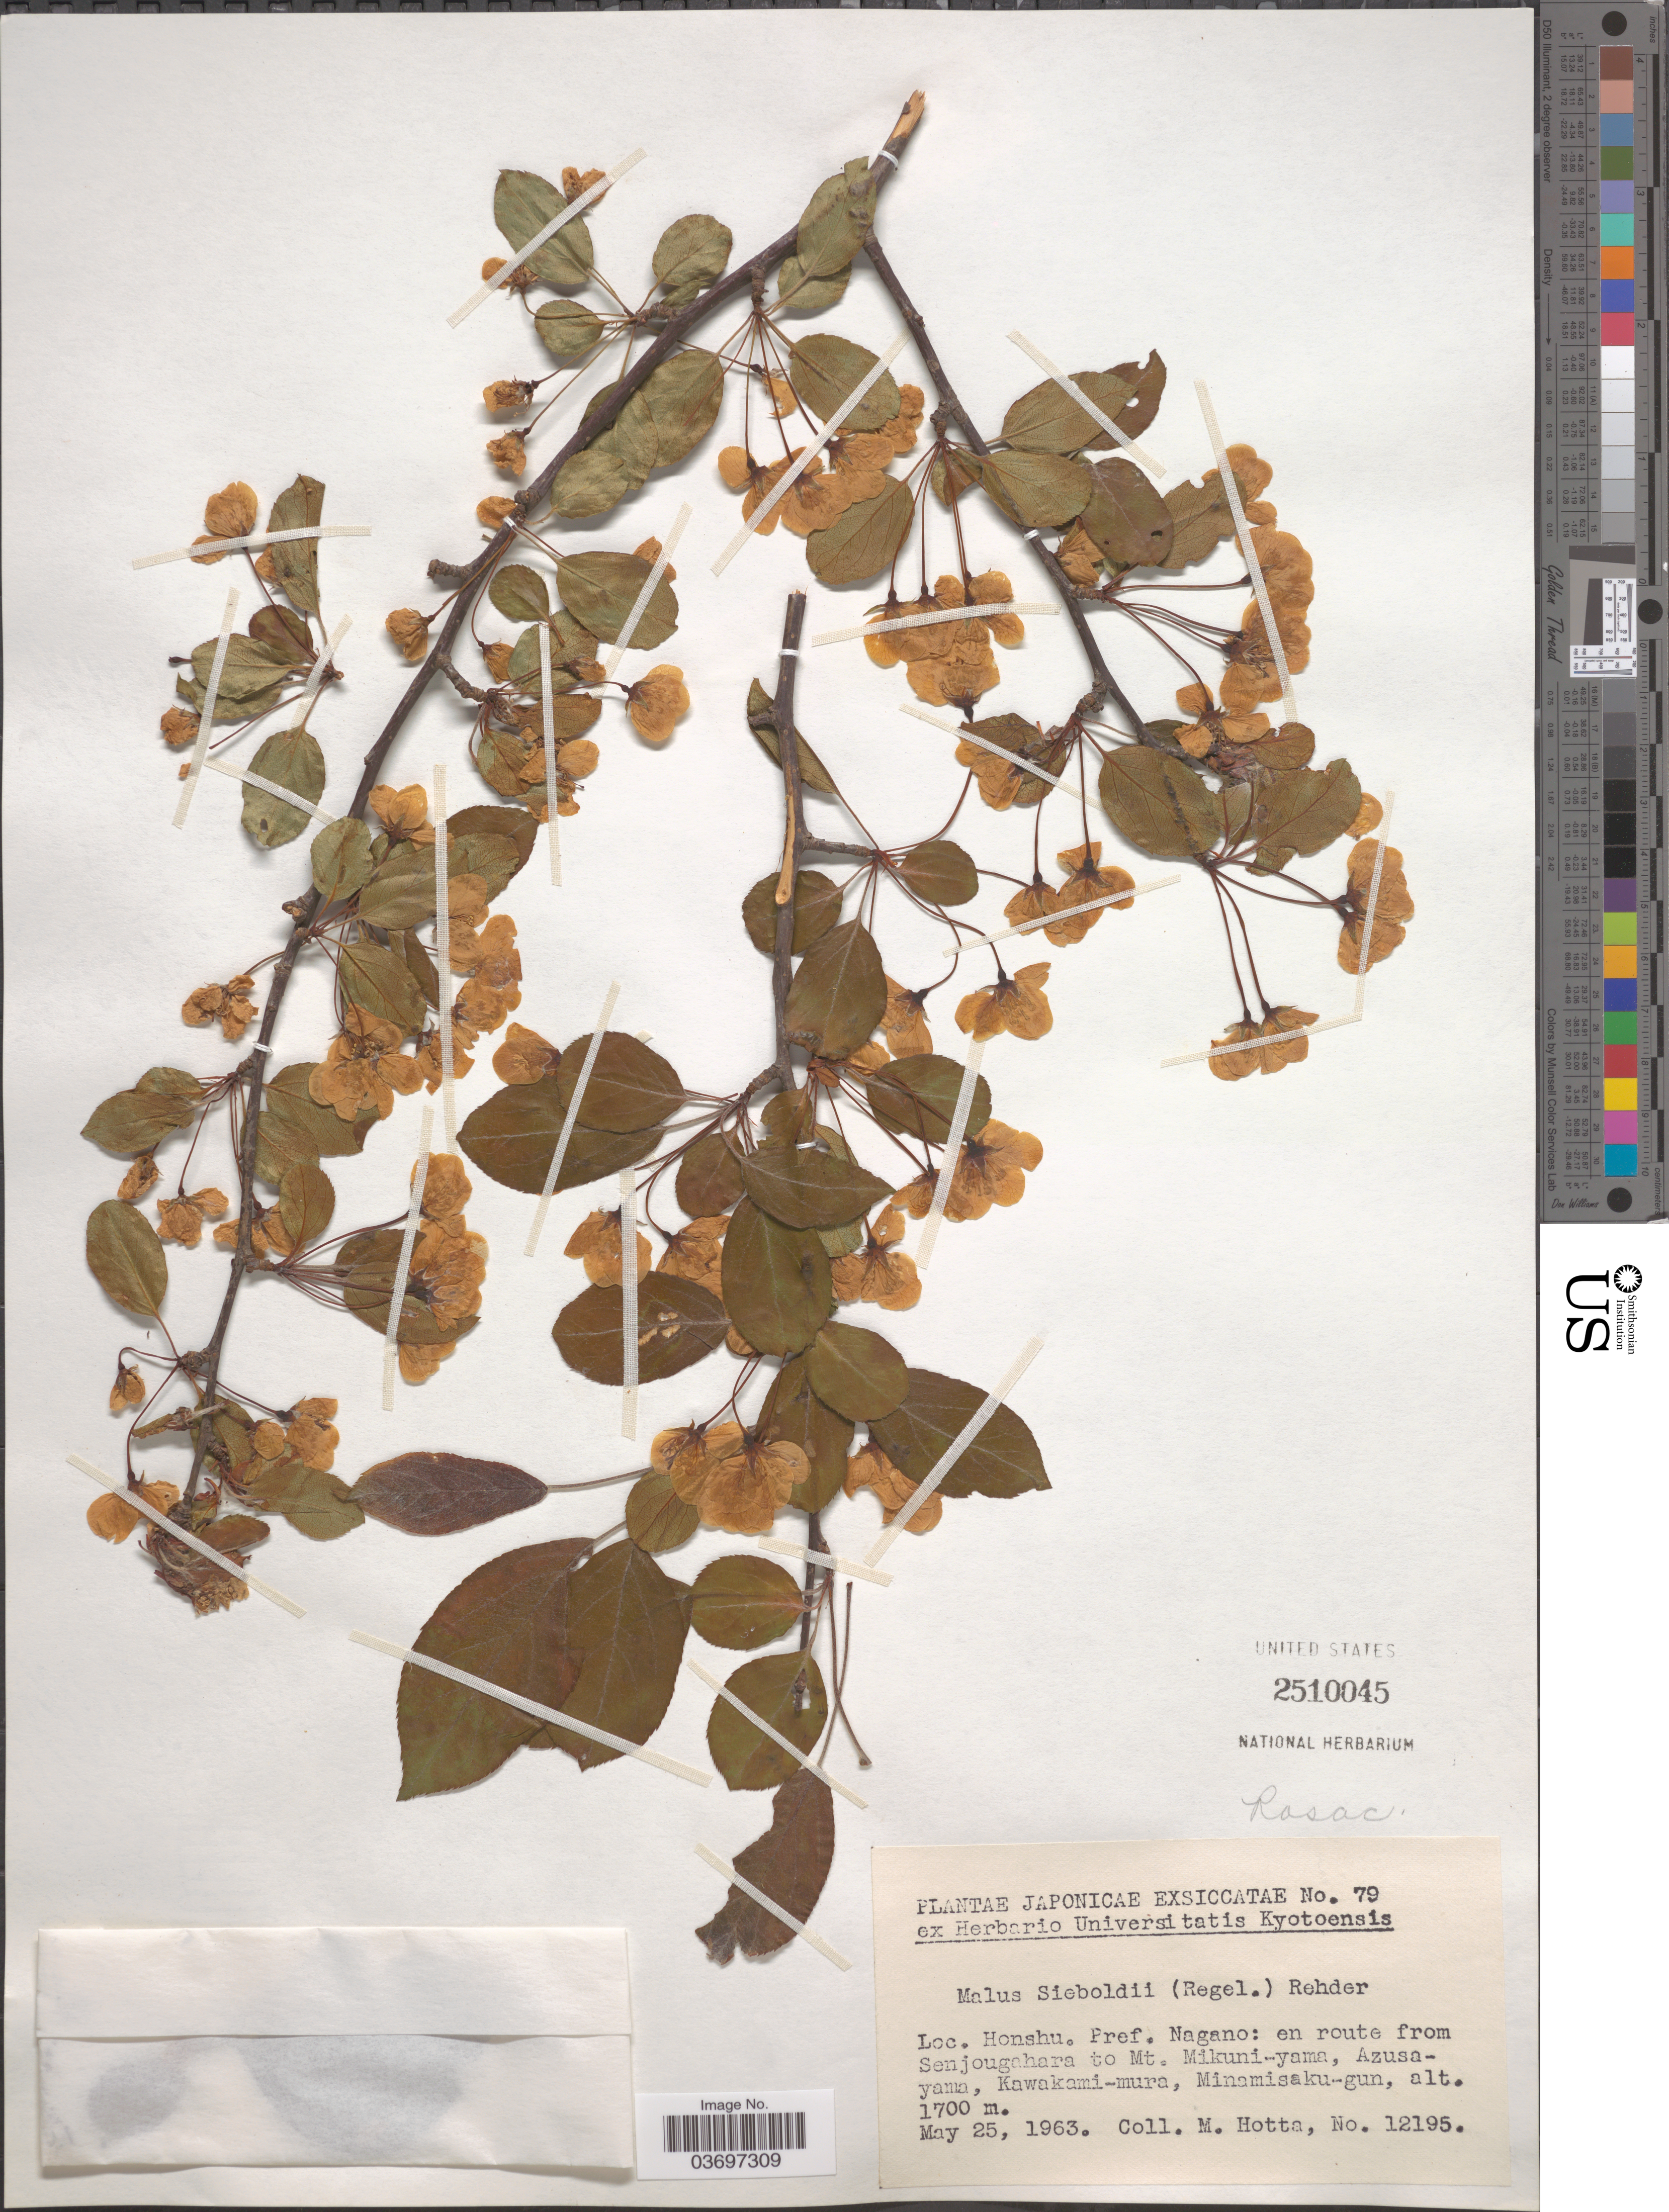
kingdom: Plantae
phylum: Tracheophyta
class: Magnoliopsida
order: Rosales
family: Rosaceae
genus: Malus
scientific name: Malus sieboldii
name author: Rehder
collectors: M. Hotta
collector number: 12195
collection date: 1963-05-25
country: Japan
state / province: Nagano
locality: Honshu. Pref. Nagano: en route from Senjougahara to Mt. Mikuni-yama, Azusayama, Kawakami-mura, Minamisaku-gun.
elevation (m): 1700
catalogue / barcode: US 2510045